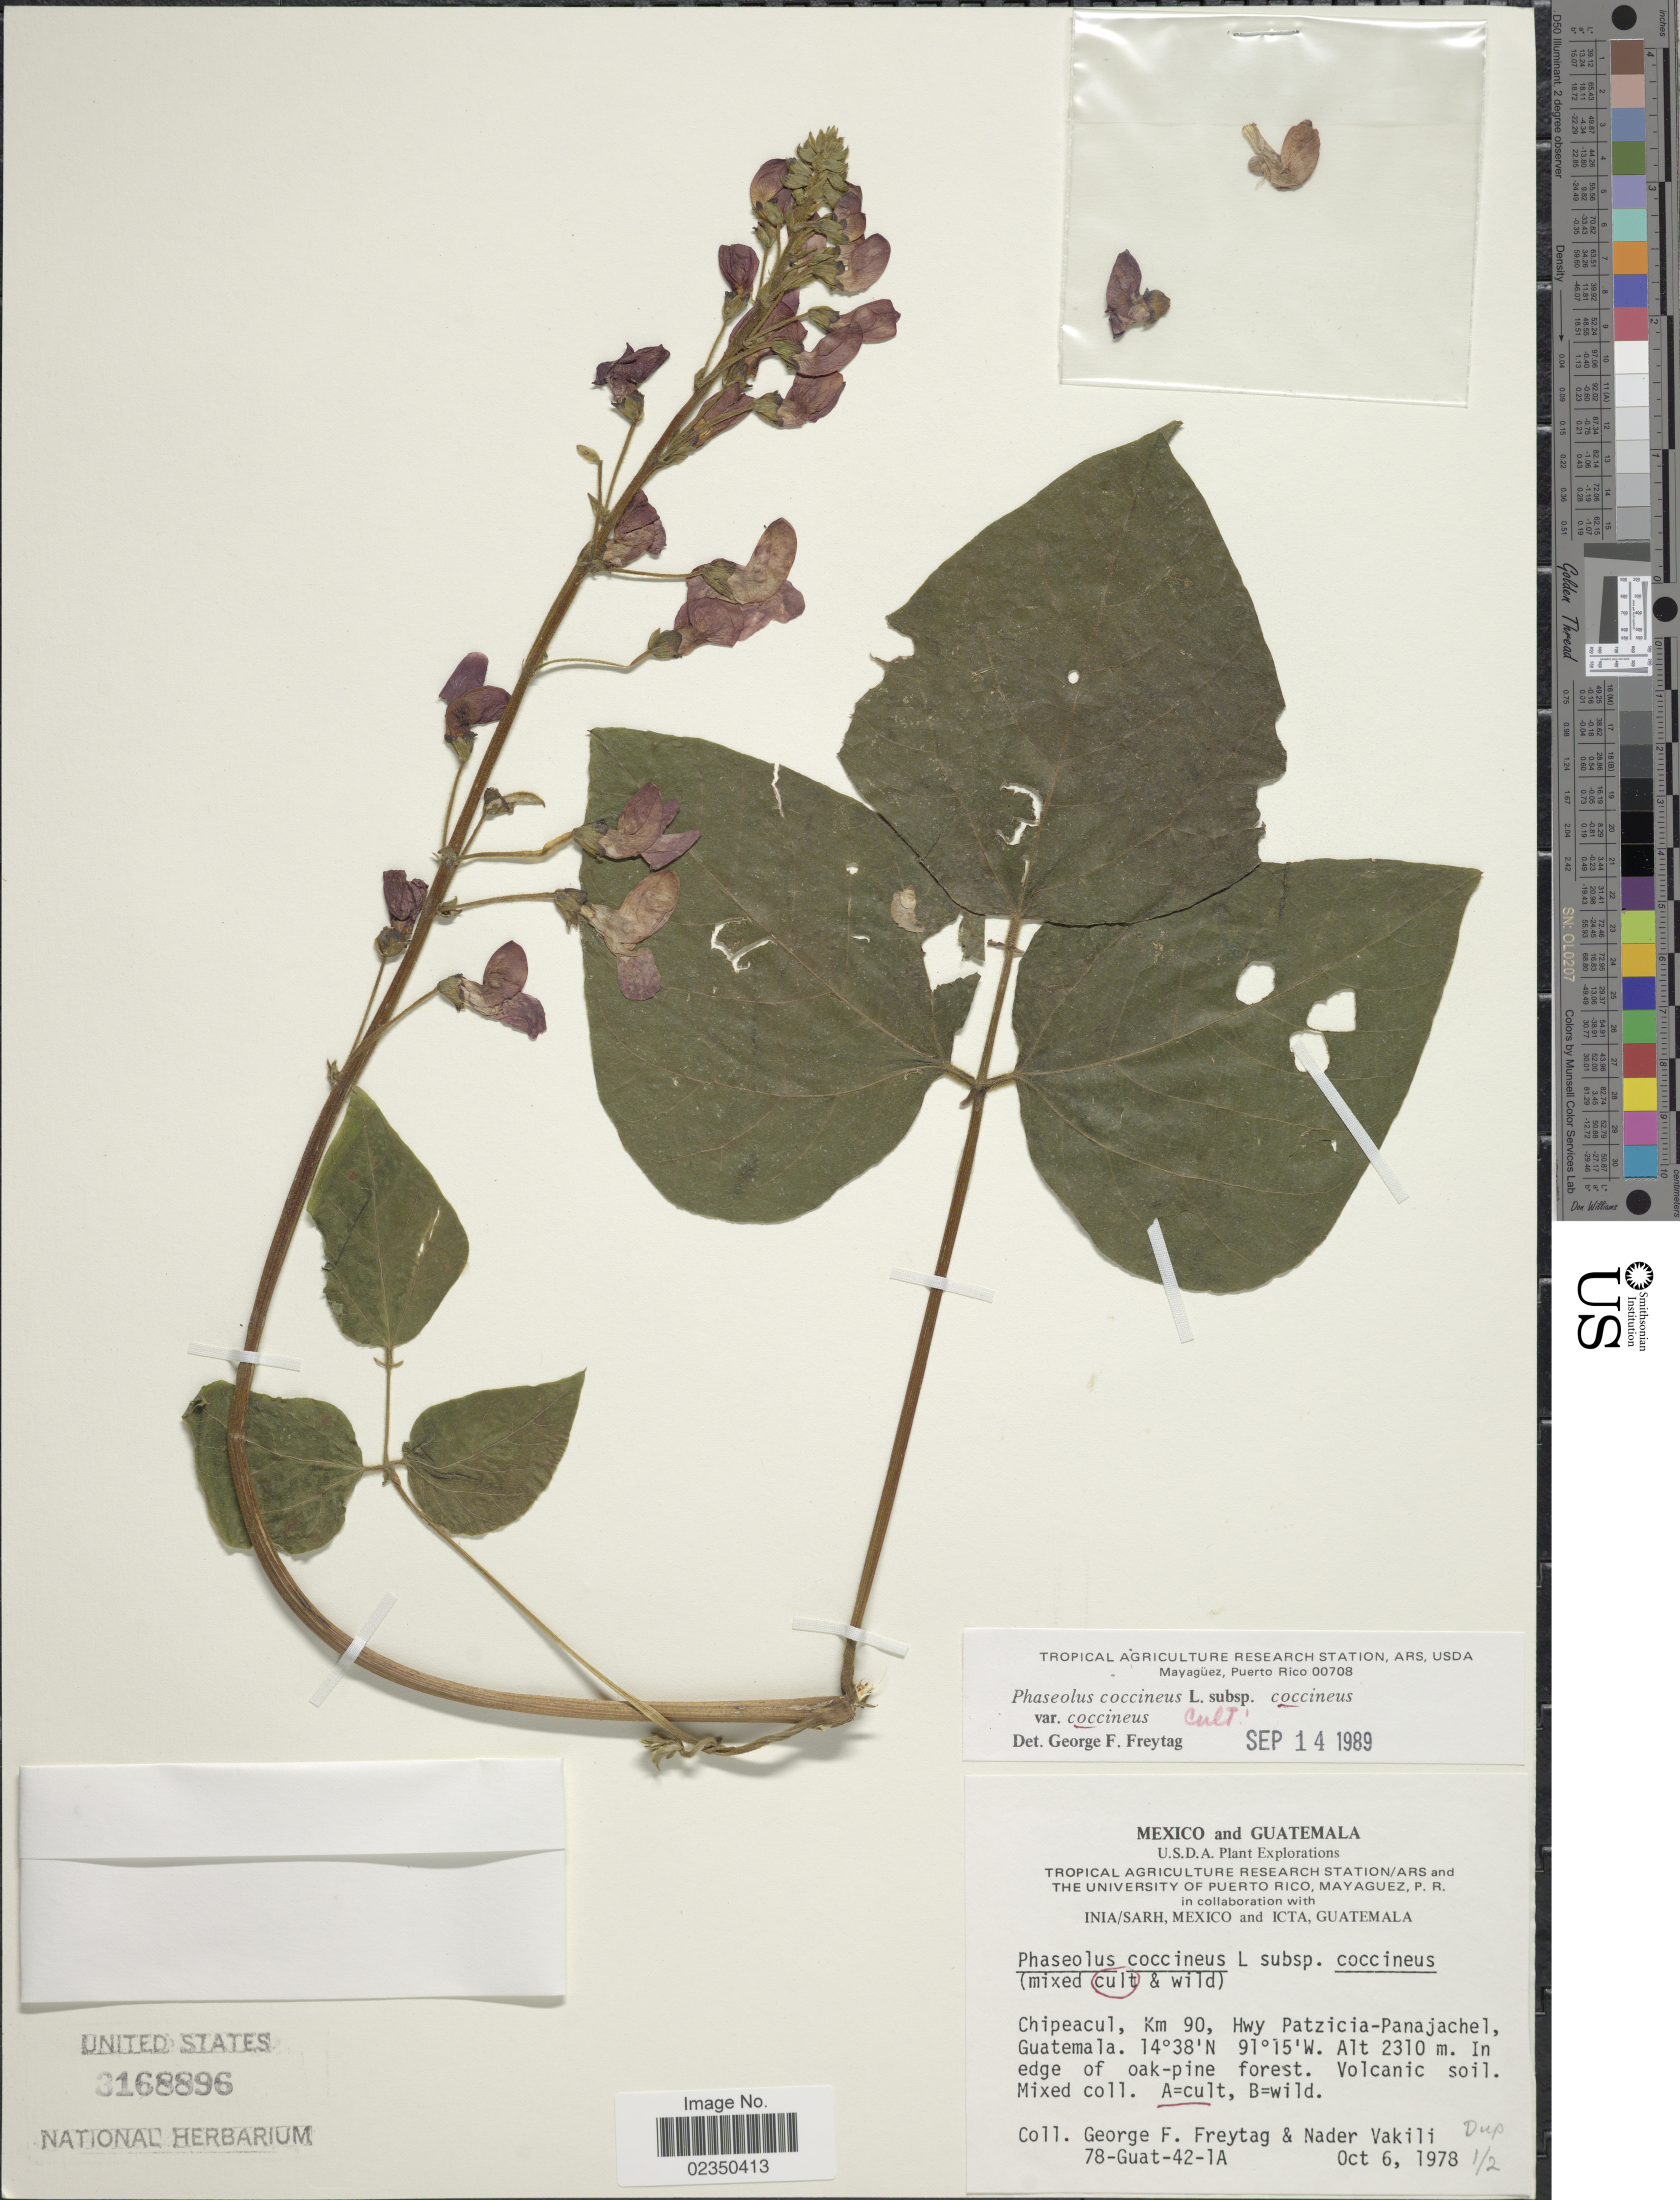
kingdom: Plantae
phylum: Tracheophyta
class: Magnoliopsida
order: Fabales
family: Fabaceae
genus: Phaseolus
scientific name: Phaseolus coccineus var. coccineus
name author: L.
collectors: G. F. Freytag & N. Vakili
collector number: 78-Guat-42-1A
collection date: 1978-10-06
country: Guatemala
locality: Chipeacul, Km 90, Hwy Patzicia-Panajachel, in edge of oak-pine forest, cult.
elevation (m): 2310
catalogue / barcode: US 3168896